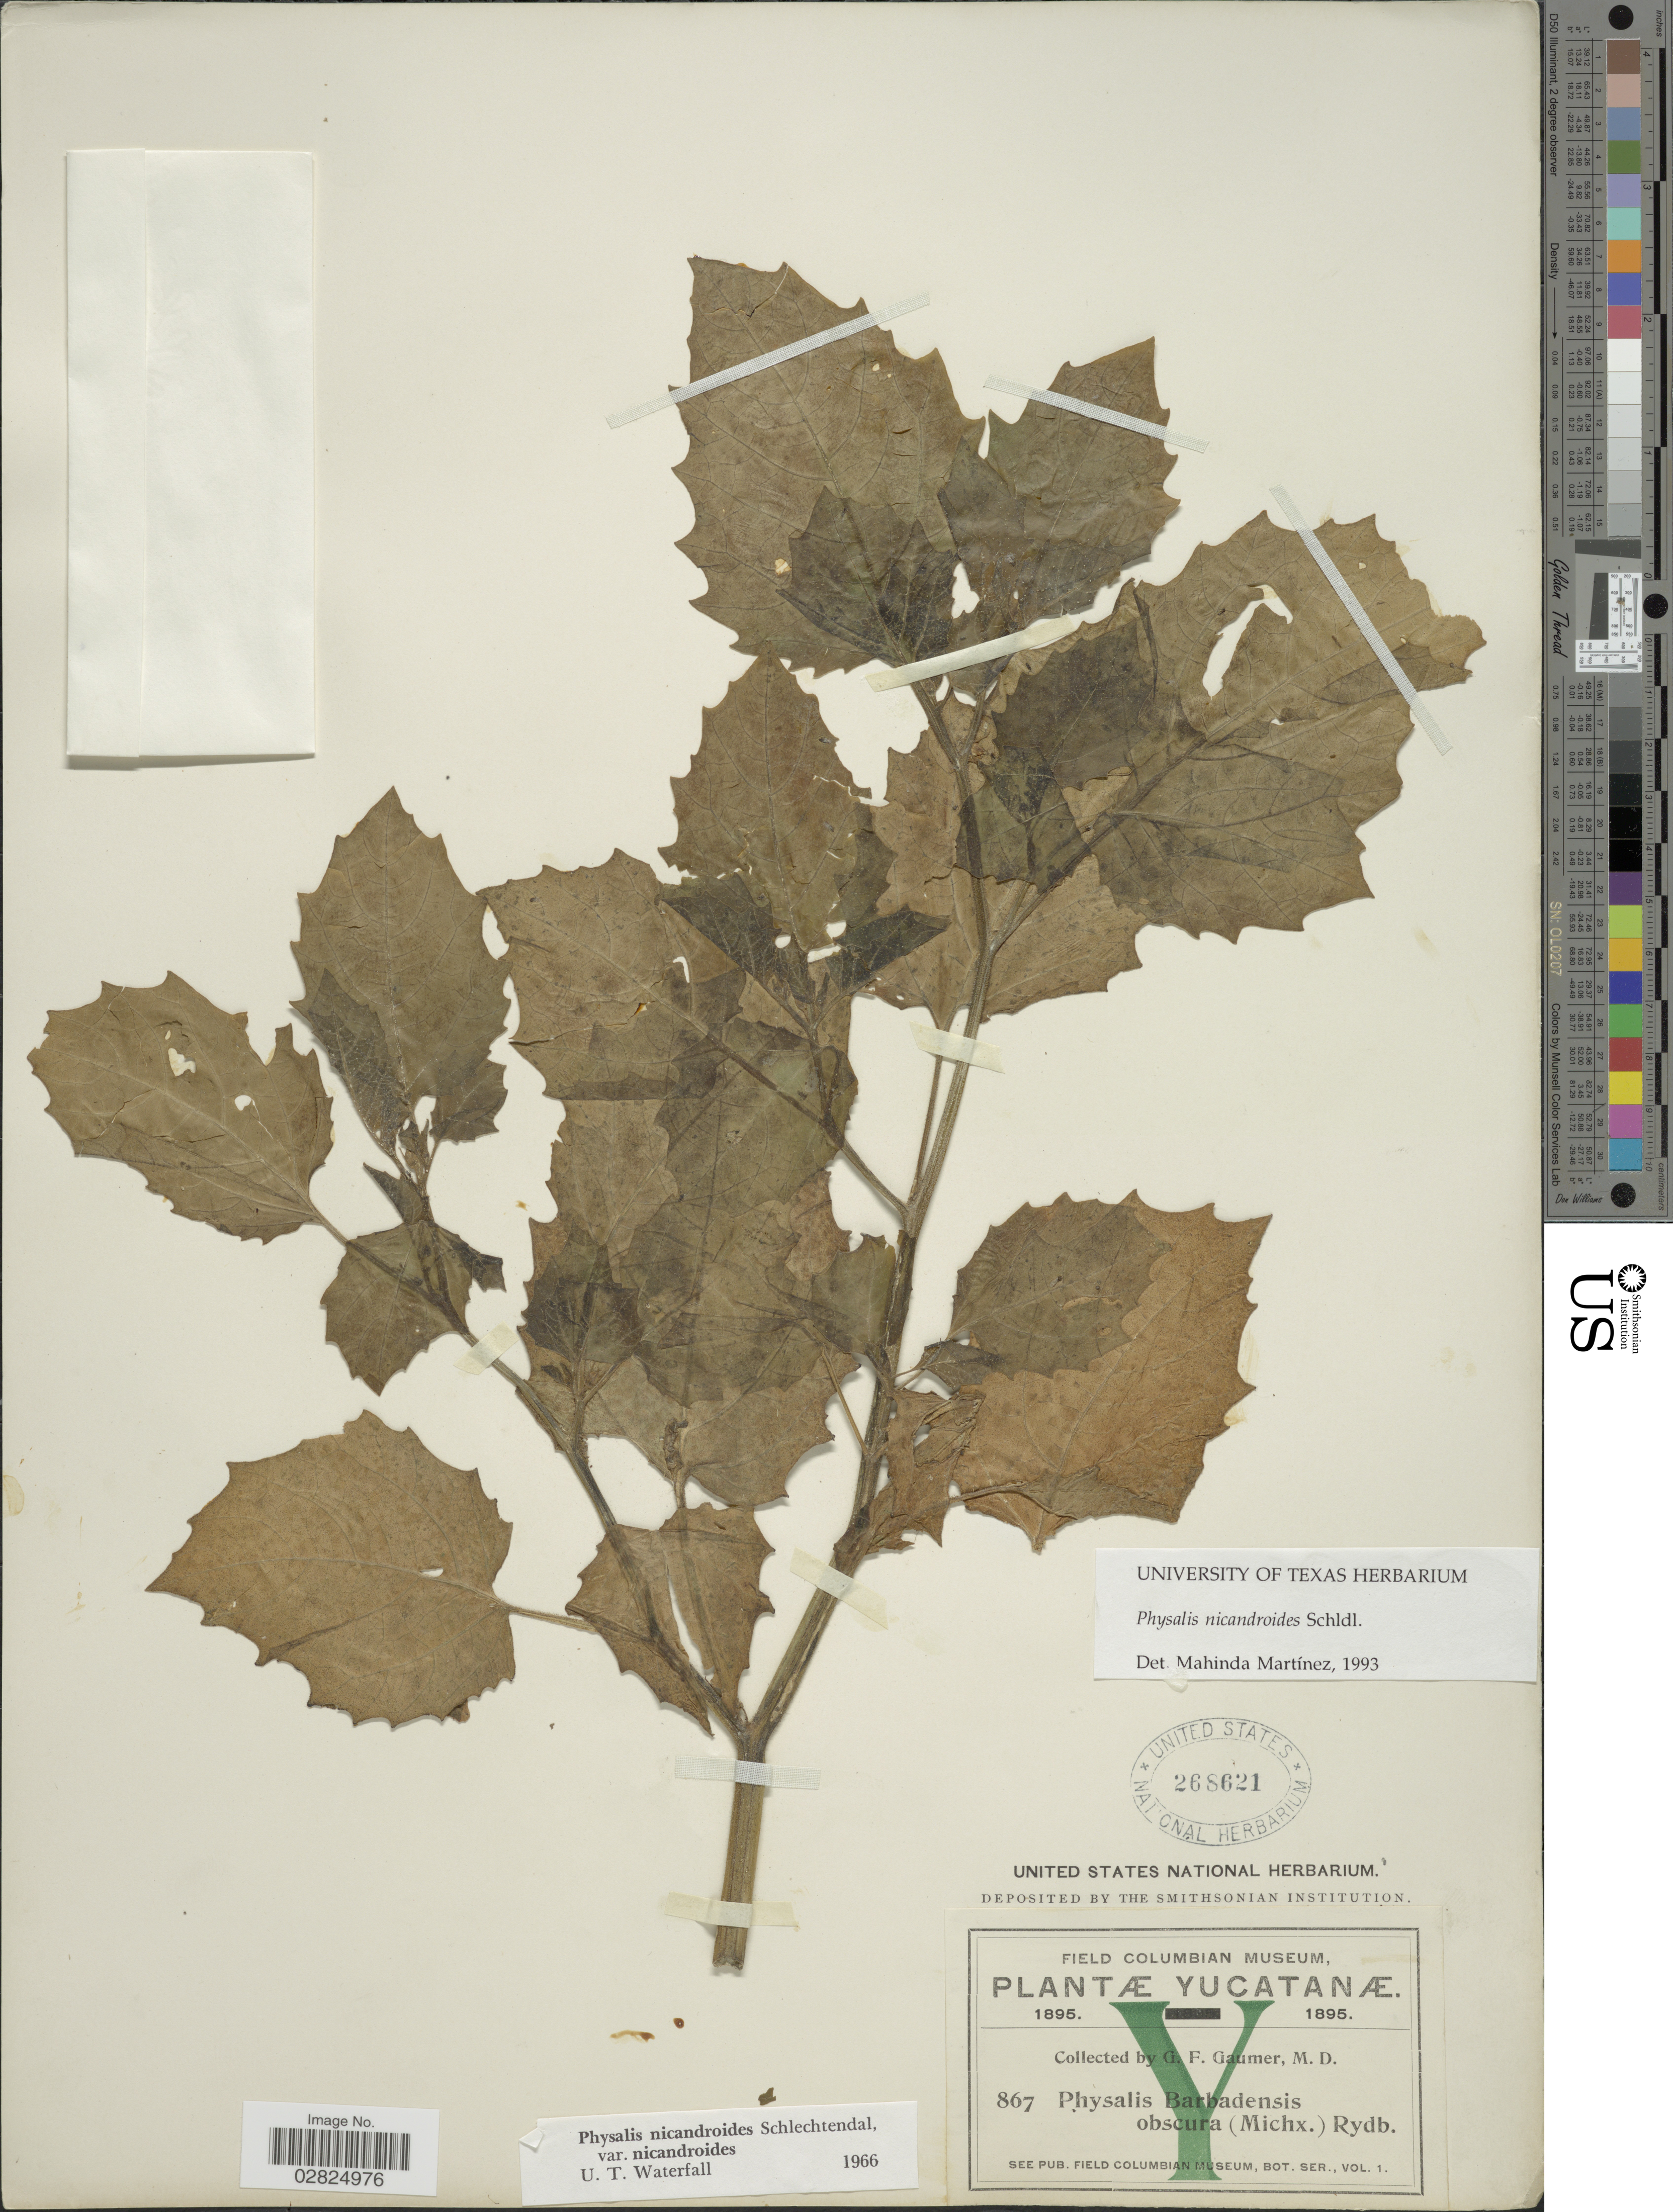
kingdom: Plantae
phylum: Tracheophyta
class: Magnoliopsida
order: Solanales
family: Solanaceae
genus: Physalis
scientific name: Physalis nicandroides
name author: Schltdl.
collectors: G. F. Gaumer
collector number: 867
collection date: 1895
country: Mexico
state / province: Yucatán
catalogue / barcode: US 268621